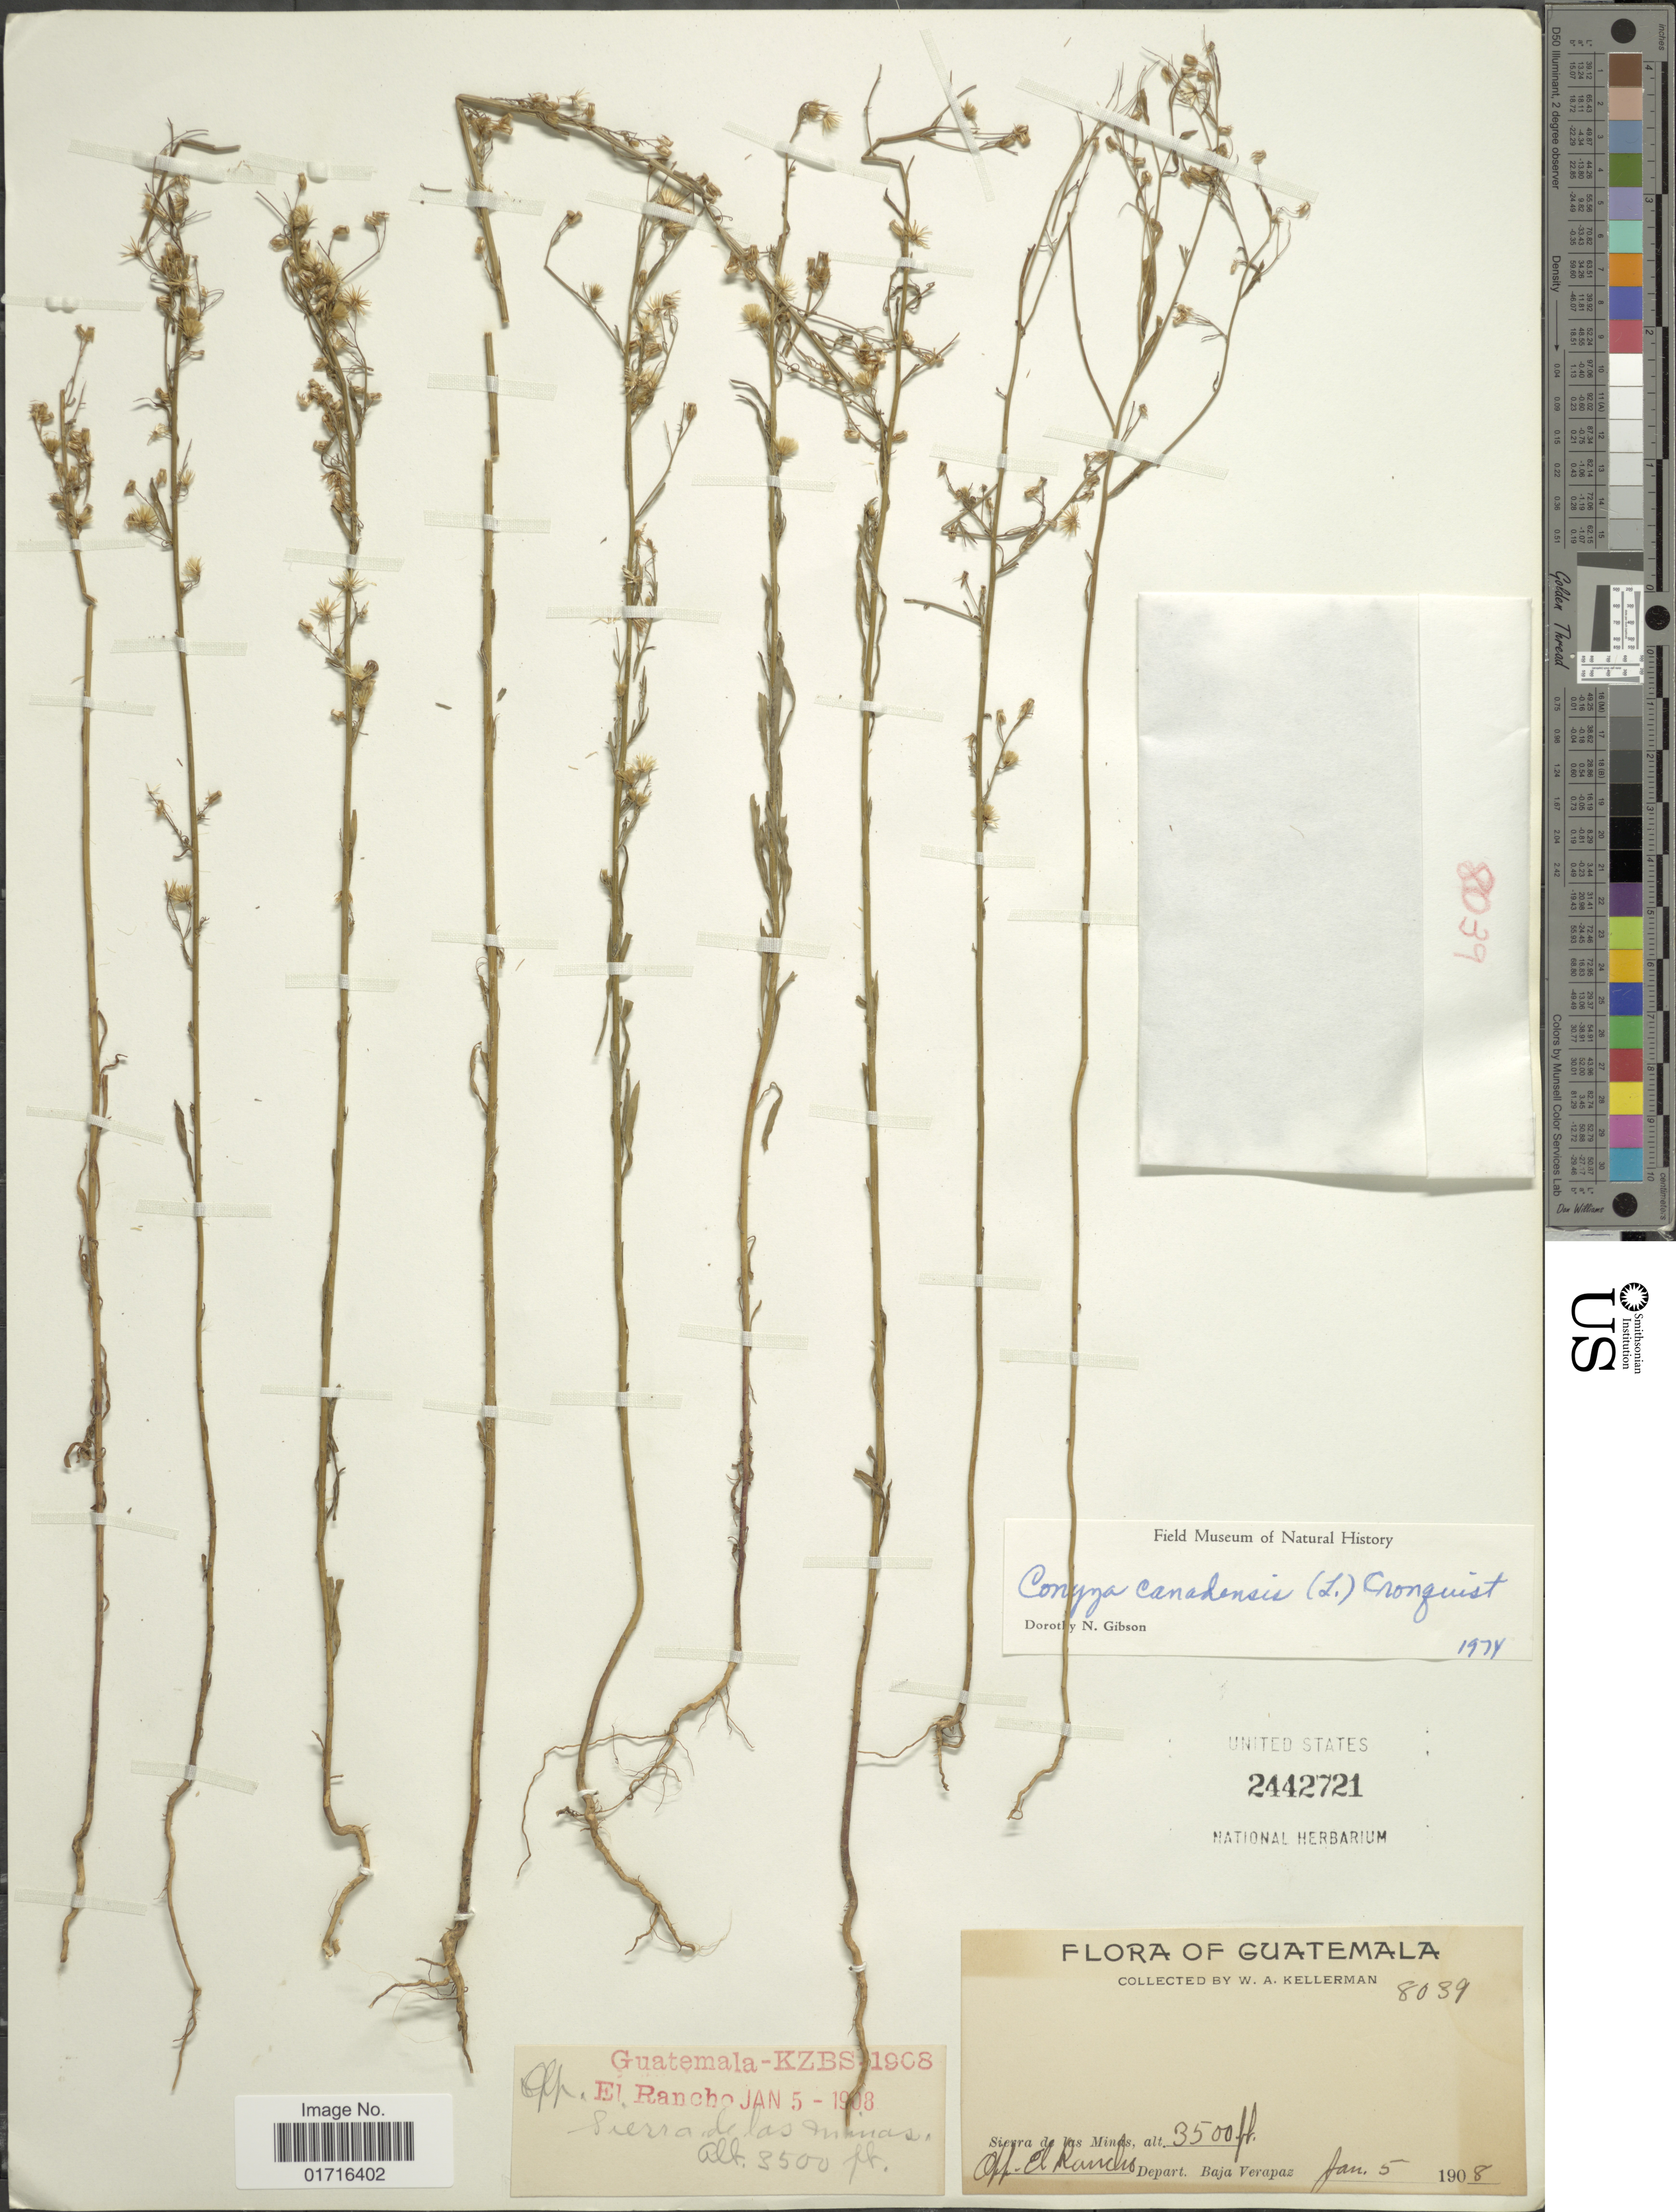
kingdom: Plantae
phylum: Tracheophyta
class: Magnoliopsida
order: Asterales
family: Asteraceae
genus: Conyza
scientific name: Conyza canadensis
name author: (L.) Cronq.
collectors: W. Kellerman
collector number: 8039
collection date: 1908-01-05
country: Guatemala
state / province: Baja Verapaz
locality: Sierra de las Minas, Off El Rancho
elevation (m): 1067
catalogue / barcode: US 2442721